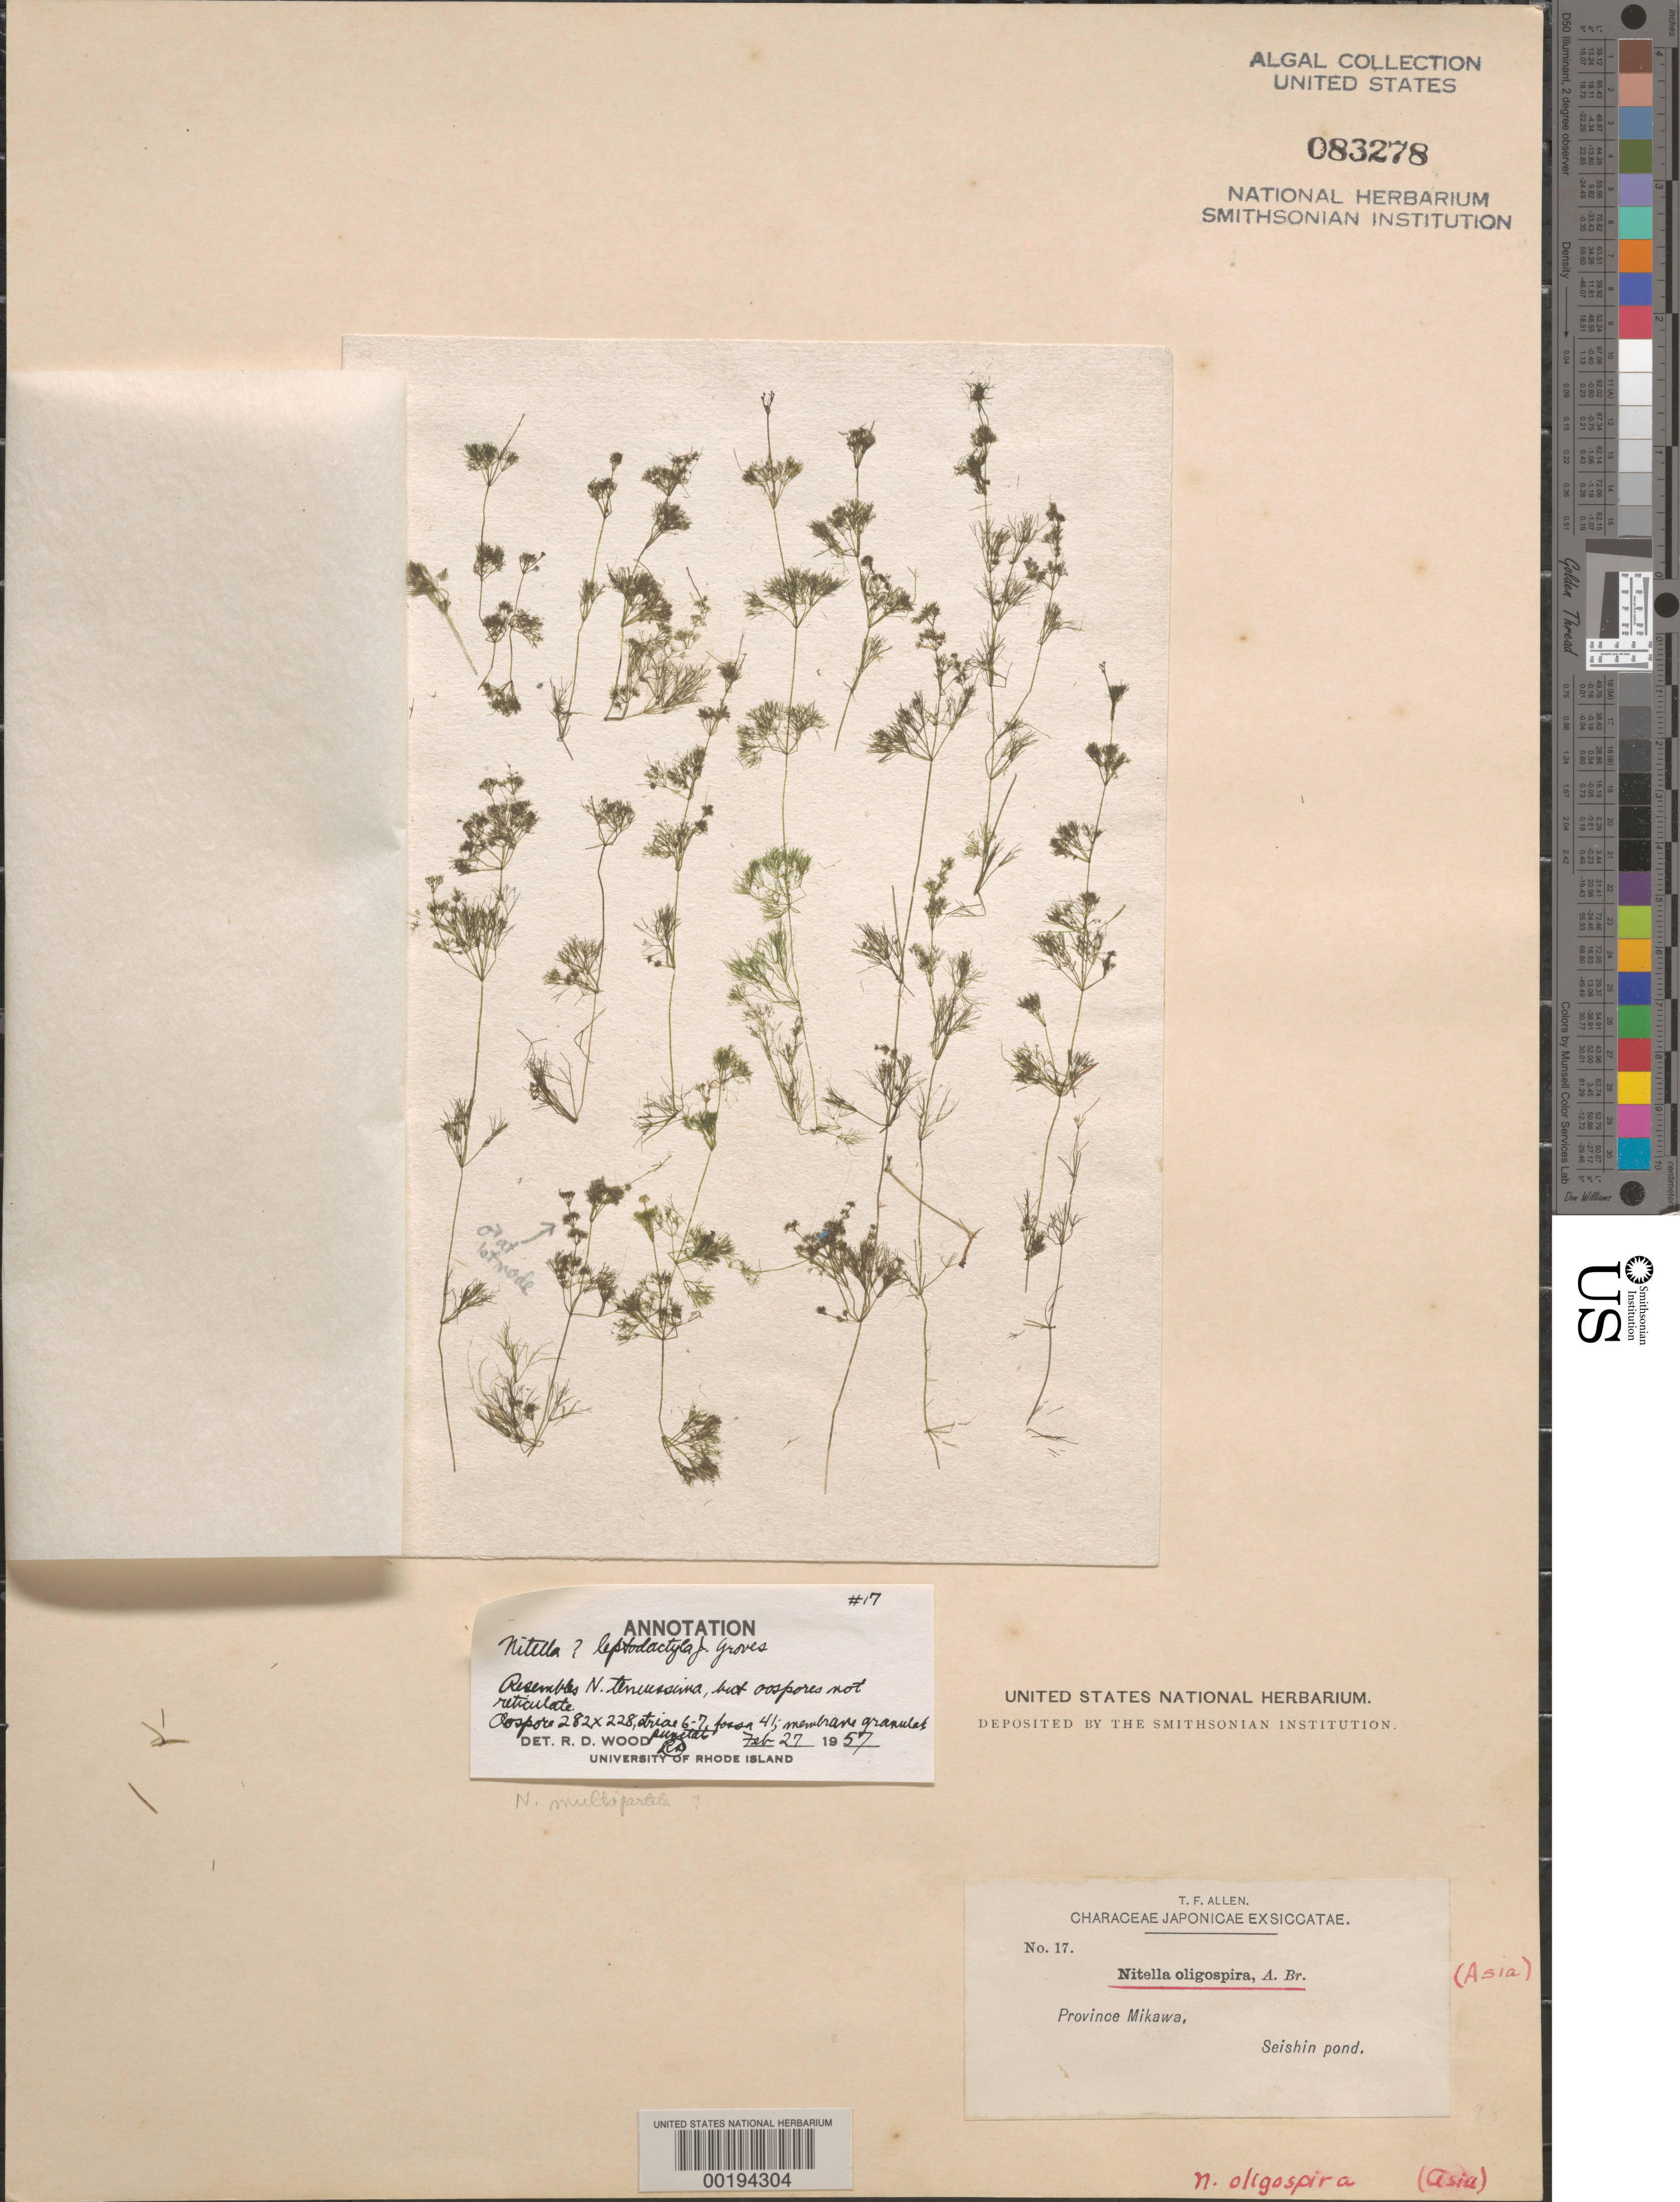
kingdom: Plantae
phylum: Charophyta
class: Charophyceae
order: Charales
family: Characeae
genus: Nitella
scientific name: Nitella leptodactyla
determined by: Wood, R. D.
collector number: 17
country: Japan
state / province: Aiti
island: Honshu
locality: Seishin Pond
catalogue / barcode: US 83278